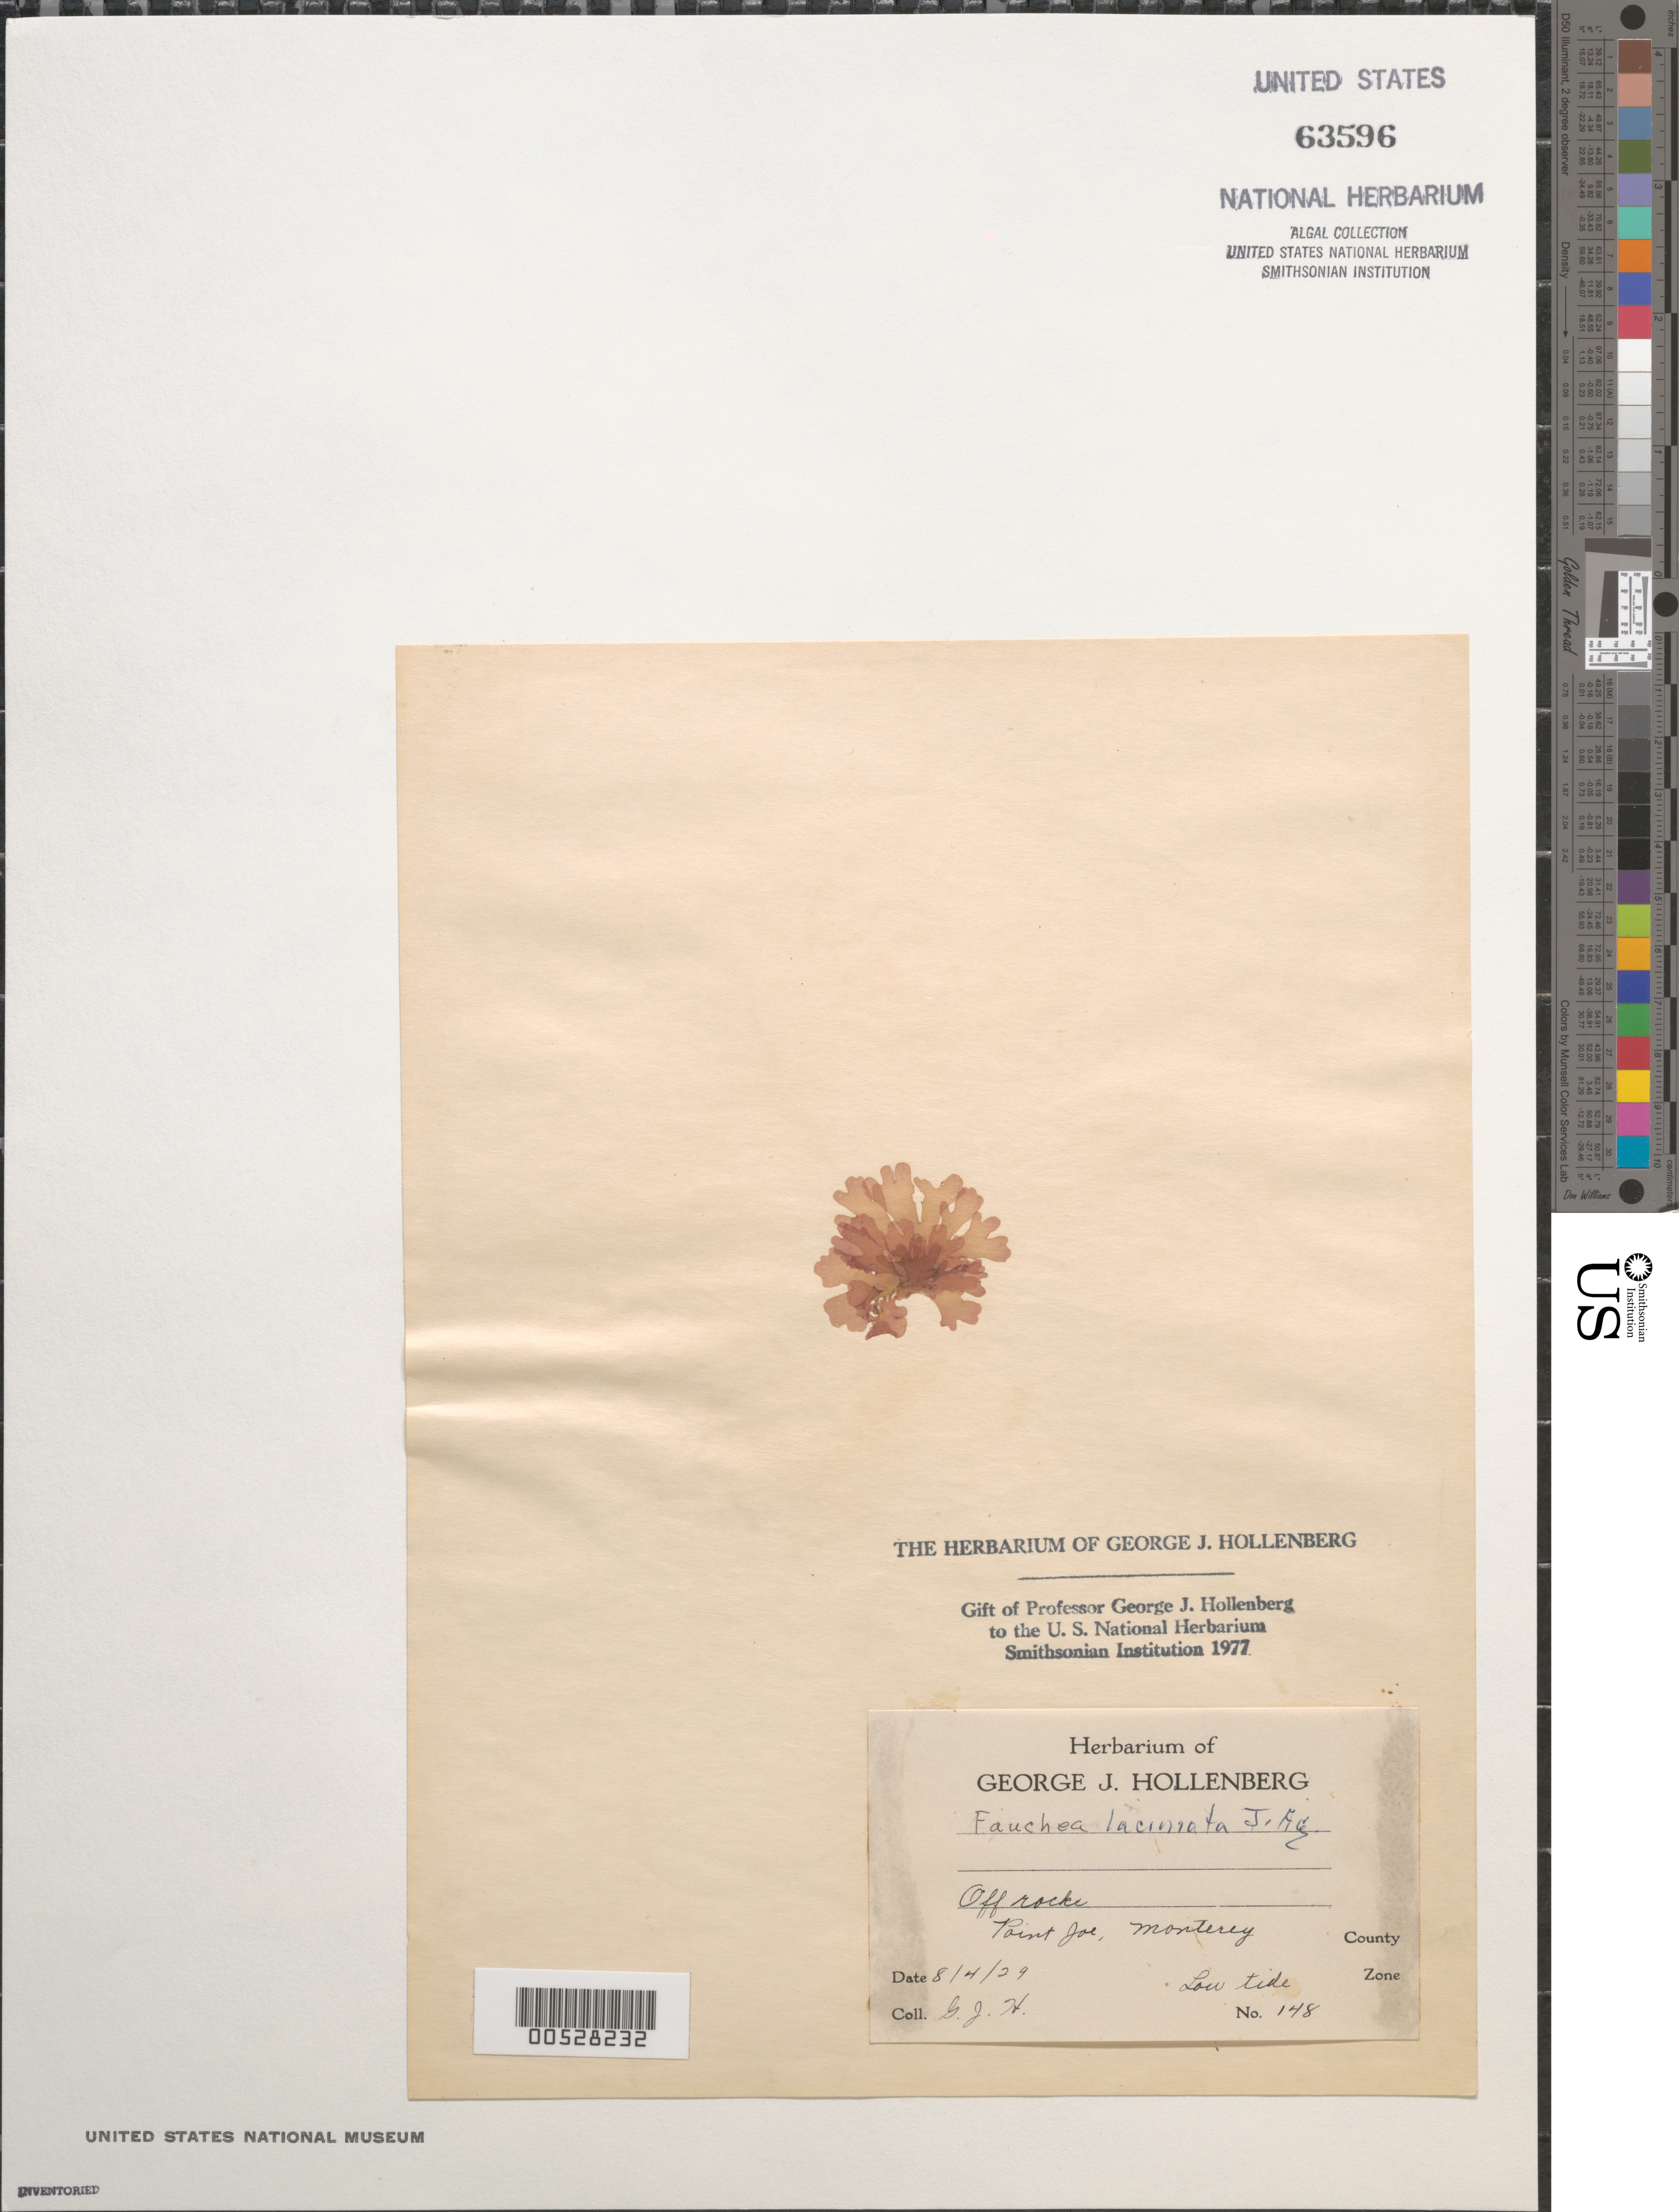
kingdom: Plantae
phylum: Rhodophyta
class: Florideophyceae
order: Rhodymeniales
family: Faucheaceae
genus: Gloiocladia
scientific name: Gloiocladia laciniata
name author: (J. Agardh) Rodríguez-Prieto & N. Sánchez in Rodríguez-Prieto et al.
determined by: Algae name updating Project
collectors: G. Hollenberg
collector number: GJH 148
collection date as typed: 04 Aug 1929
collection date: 1929-08-04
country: United States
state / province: California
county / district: Monterey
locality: Point Joe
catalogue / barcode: US 63596